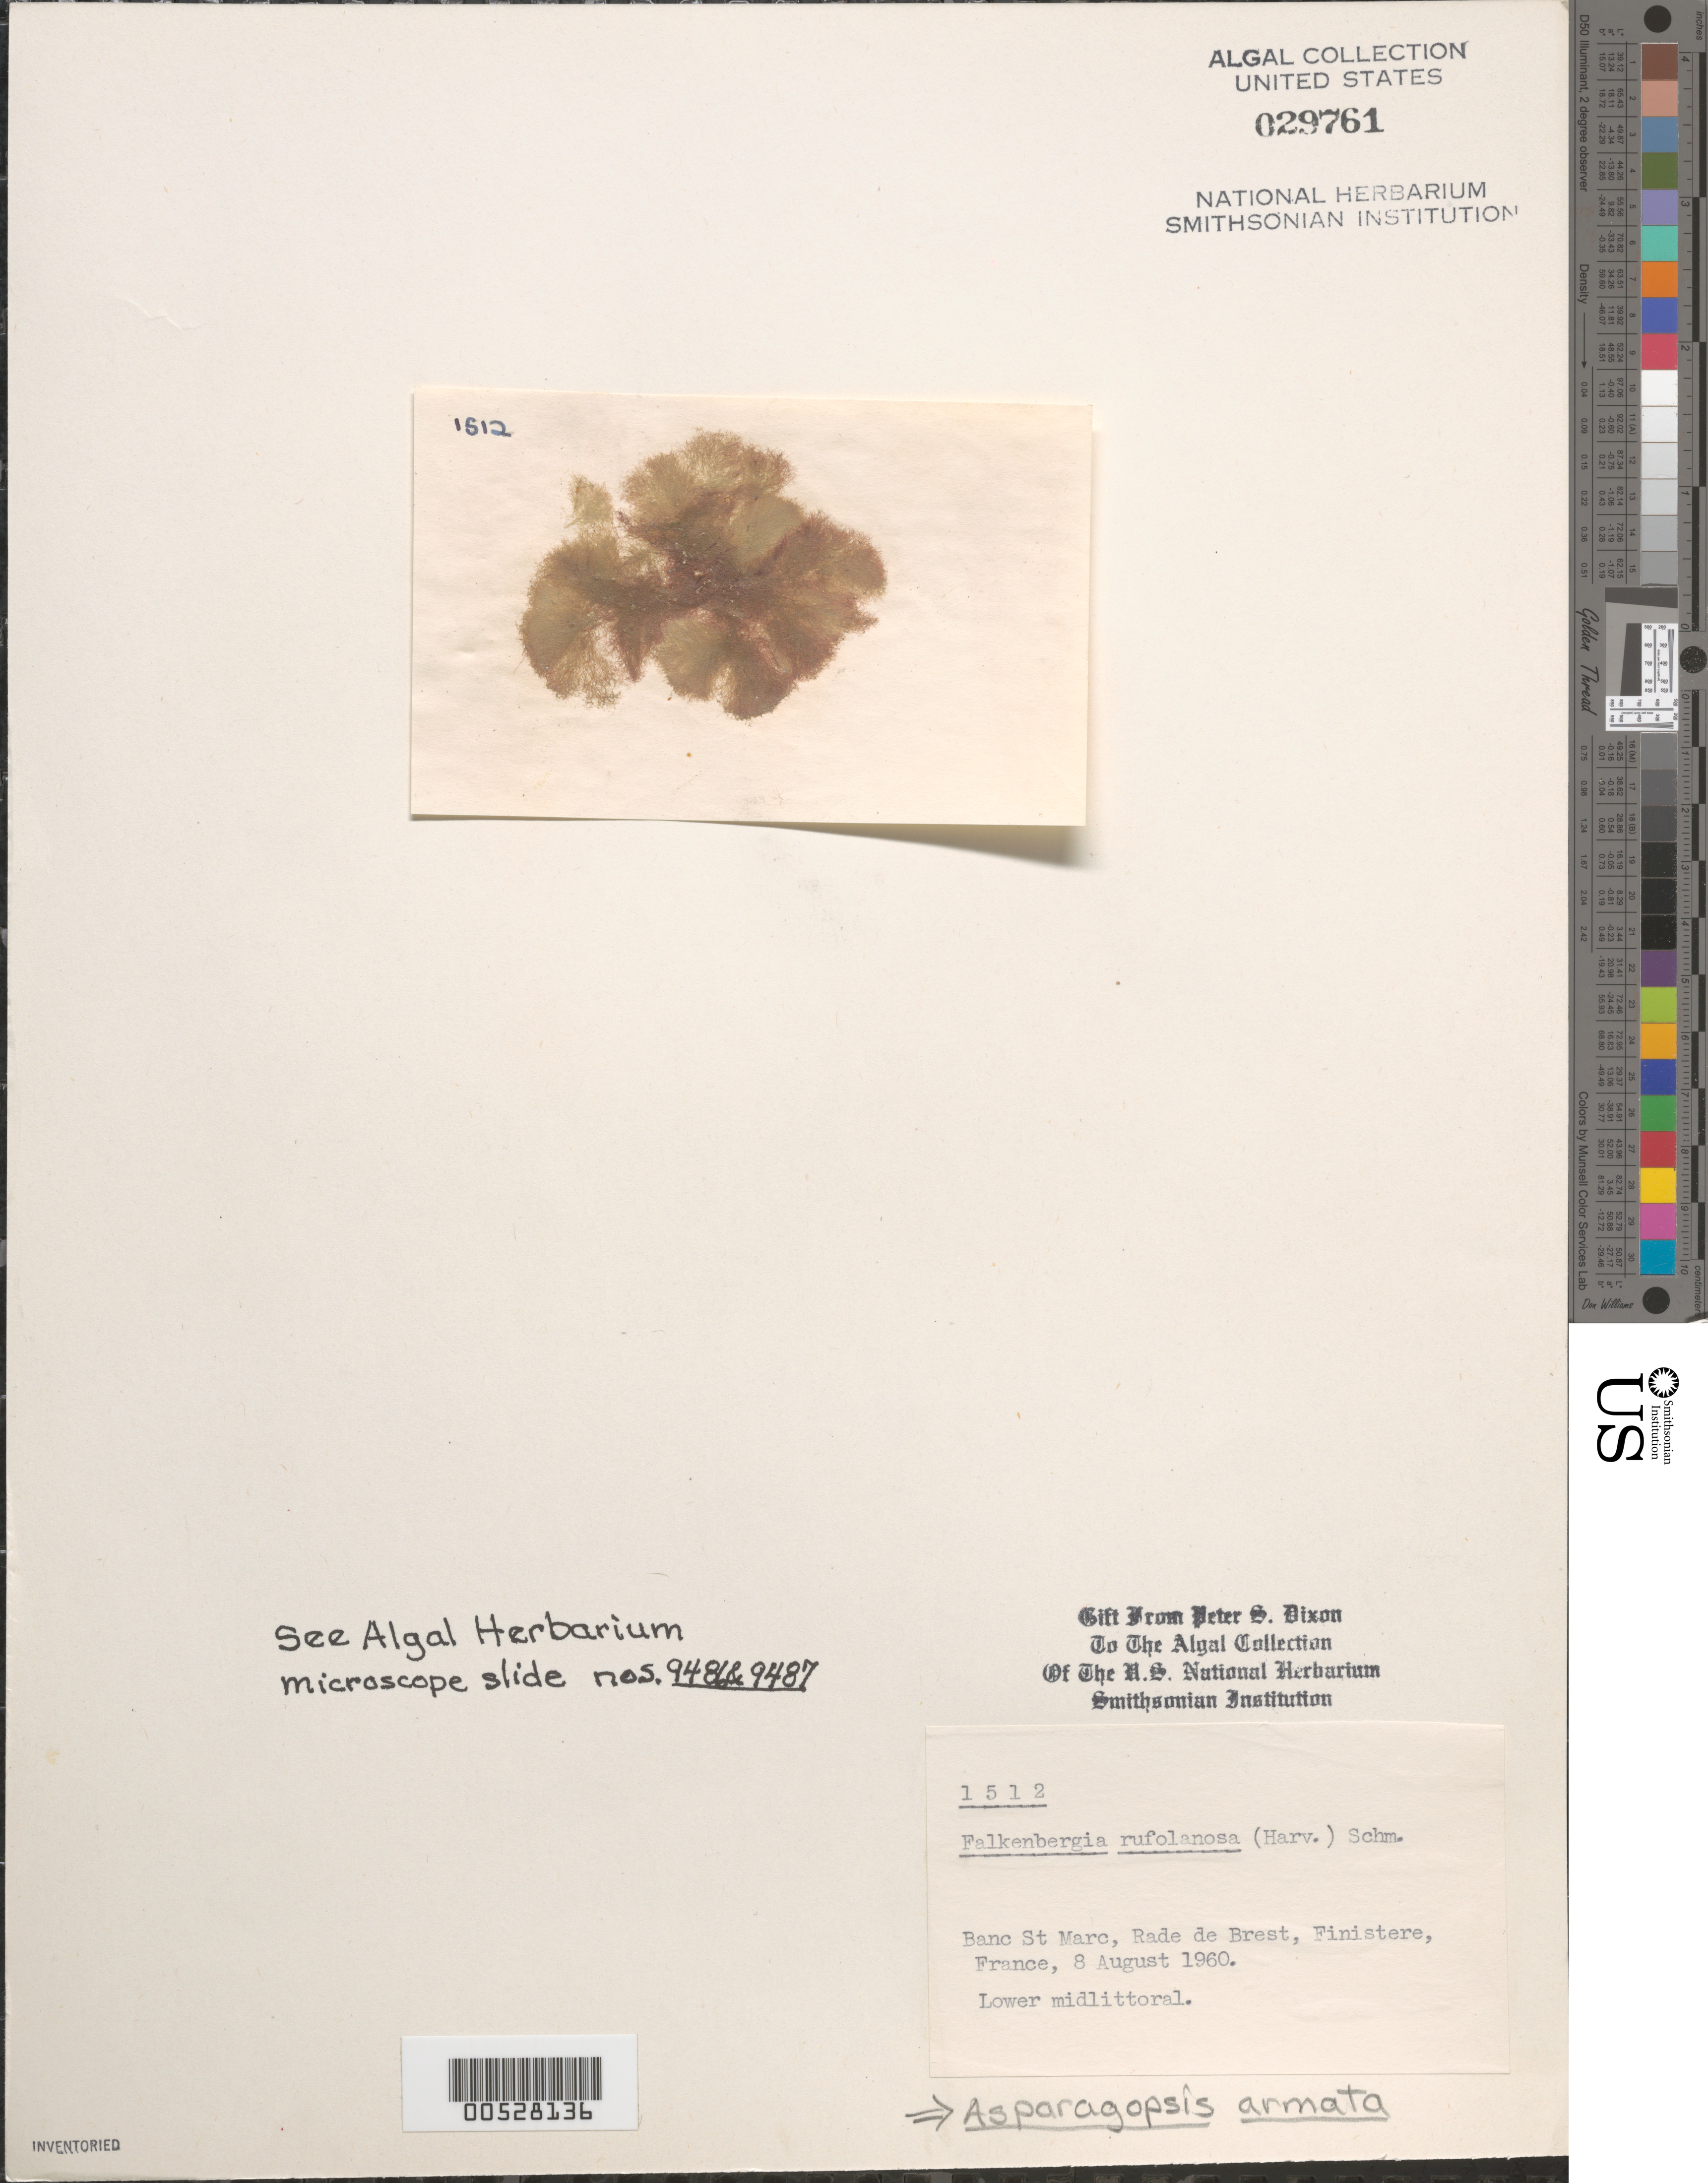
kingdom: Plantae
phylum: Rhodophyta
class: Florideophyceae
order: Bonnemaisoniales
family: Bonnemaisoniaceae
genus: Asparagopsis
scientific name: Asparagopsis armata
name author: Harv.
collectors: P. S. Dixon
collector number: PSD 1512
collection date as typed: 08 Aug 1960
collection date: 1960-08-08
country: France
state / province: Bretagne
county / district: Finistère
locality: Banc St. Marc, Rade de Brest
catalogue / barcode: US 29761